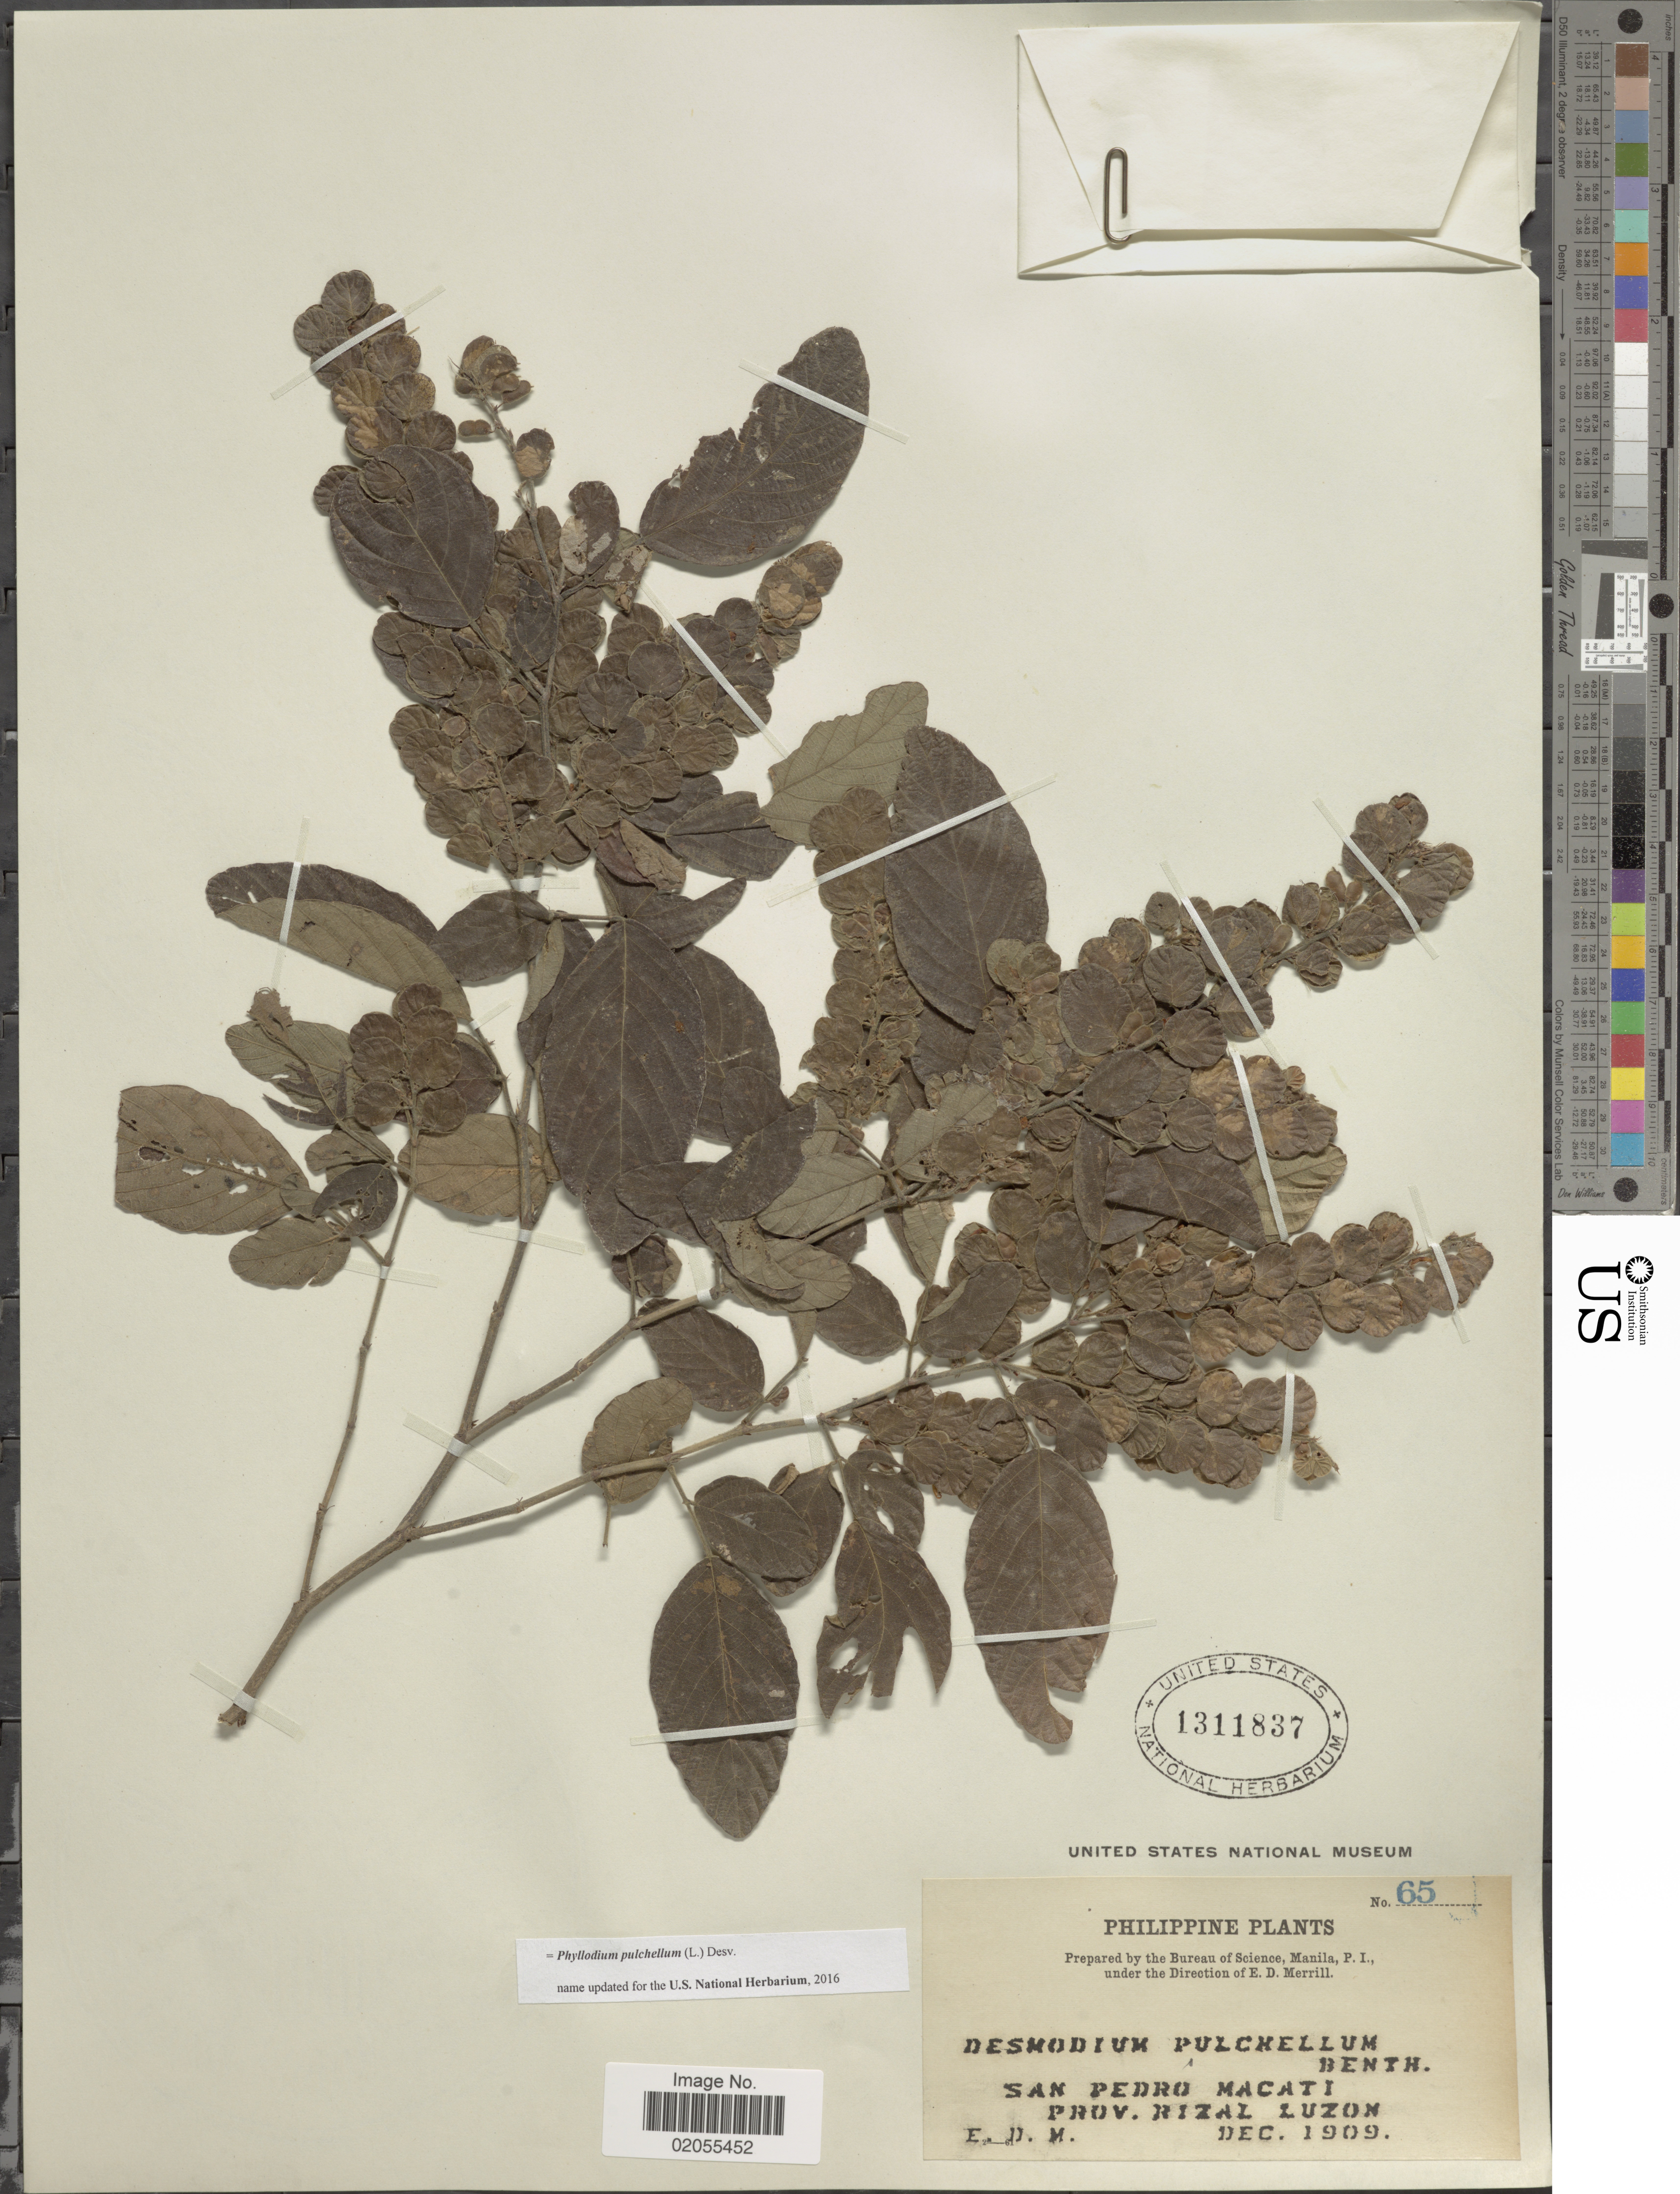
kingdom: Plantae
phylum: Tracheophyta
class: Magnoliopsida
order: Fabales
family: Fabaceae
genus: Phyllodium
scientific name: Phyllodium pulchellum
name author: (L.) Desv.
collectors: E. D. Merrill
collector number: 65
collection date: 1909-12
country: Philippines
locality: San Pedro Macati, Prov. Rizal, Luzon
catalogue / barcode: US 1311837